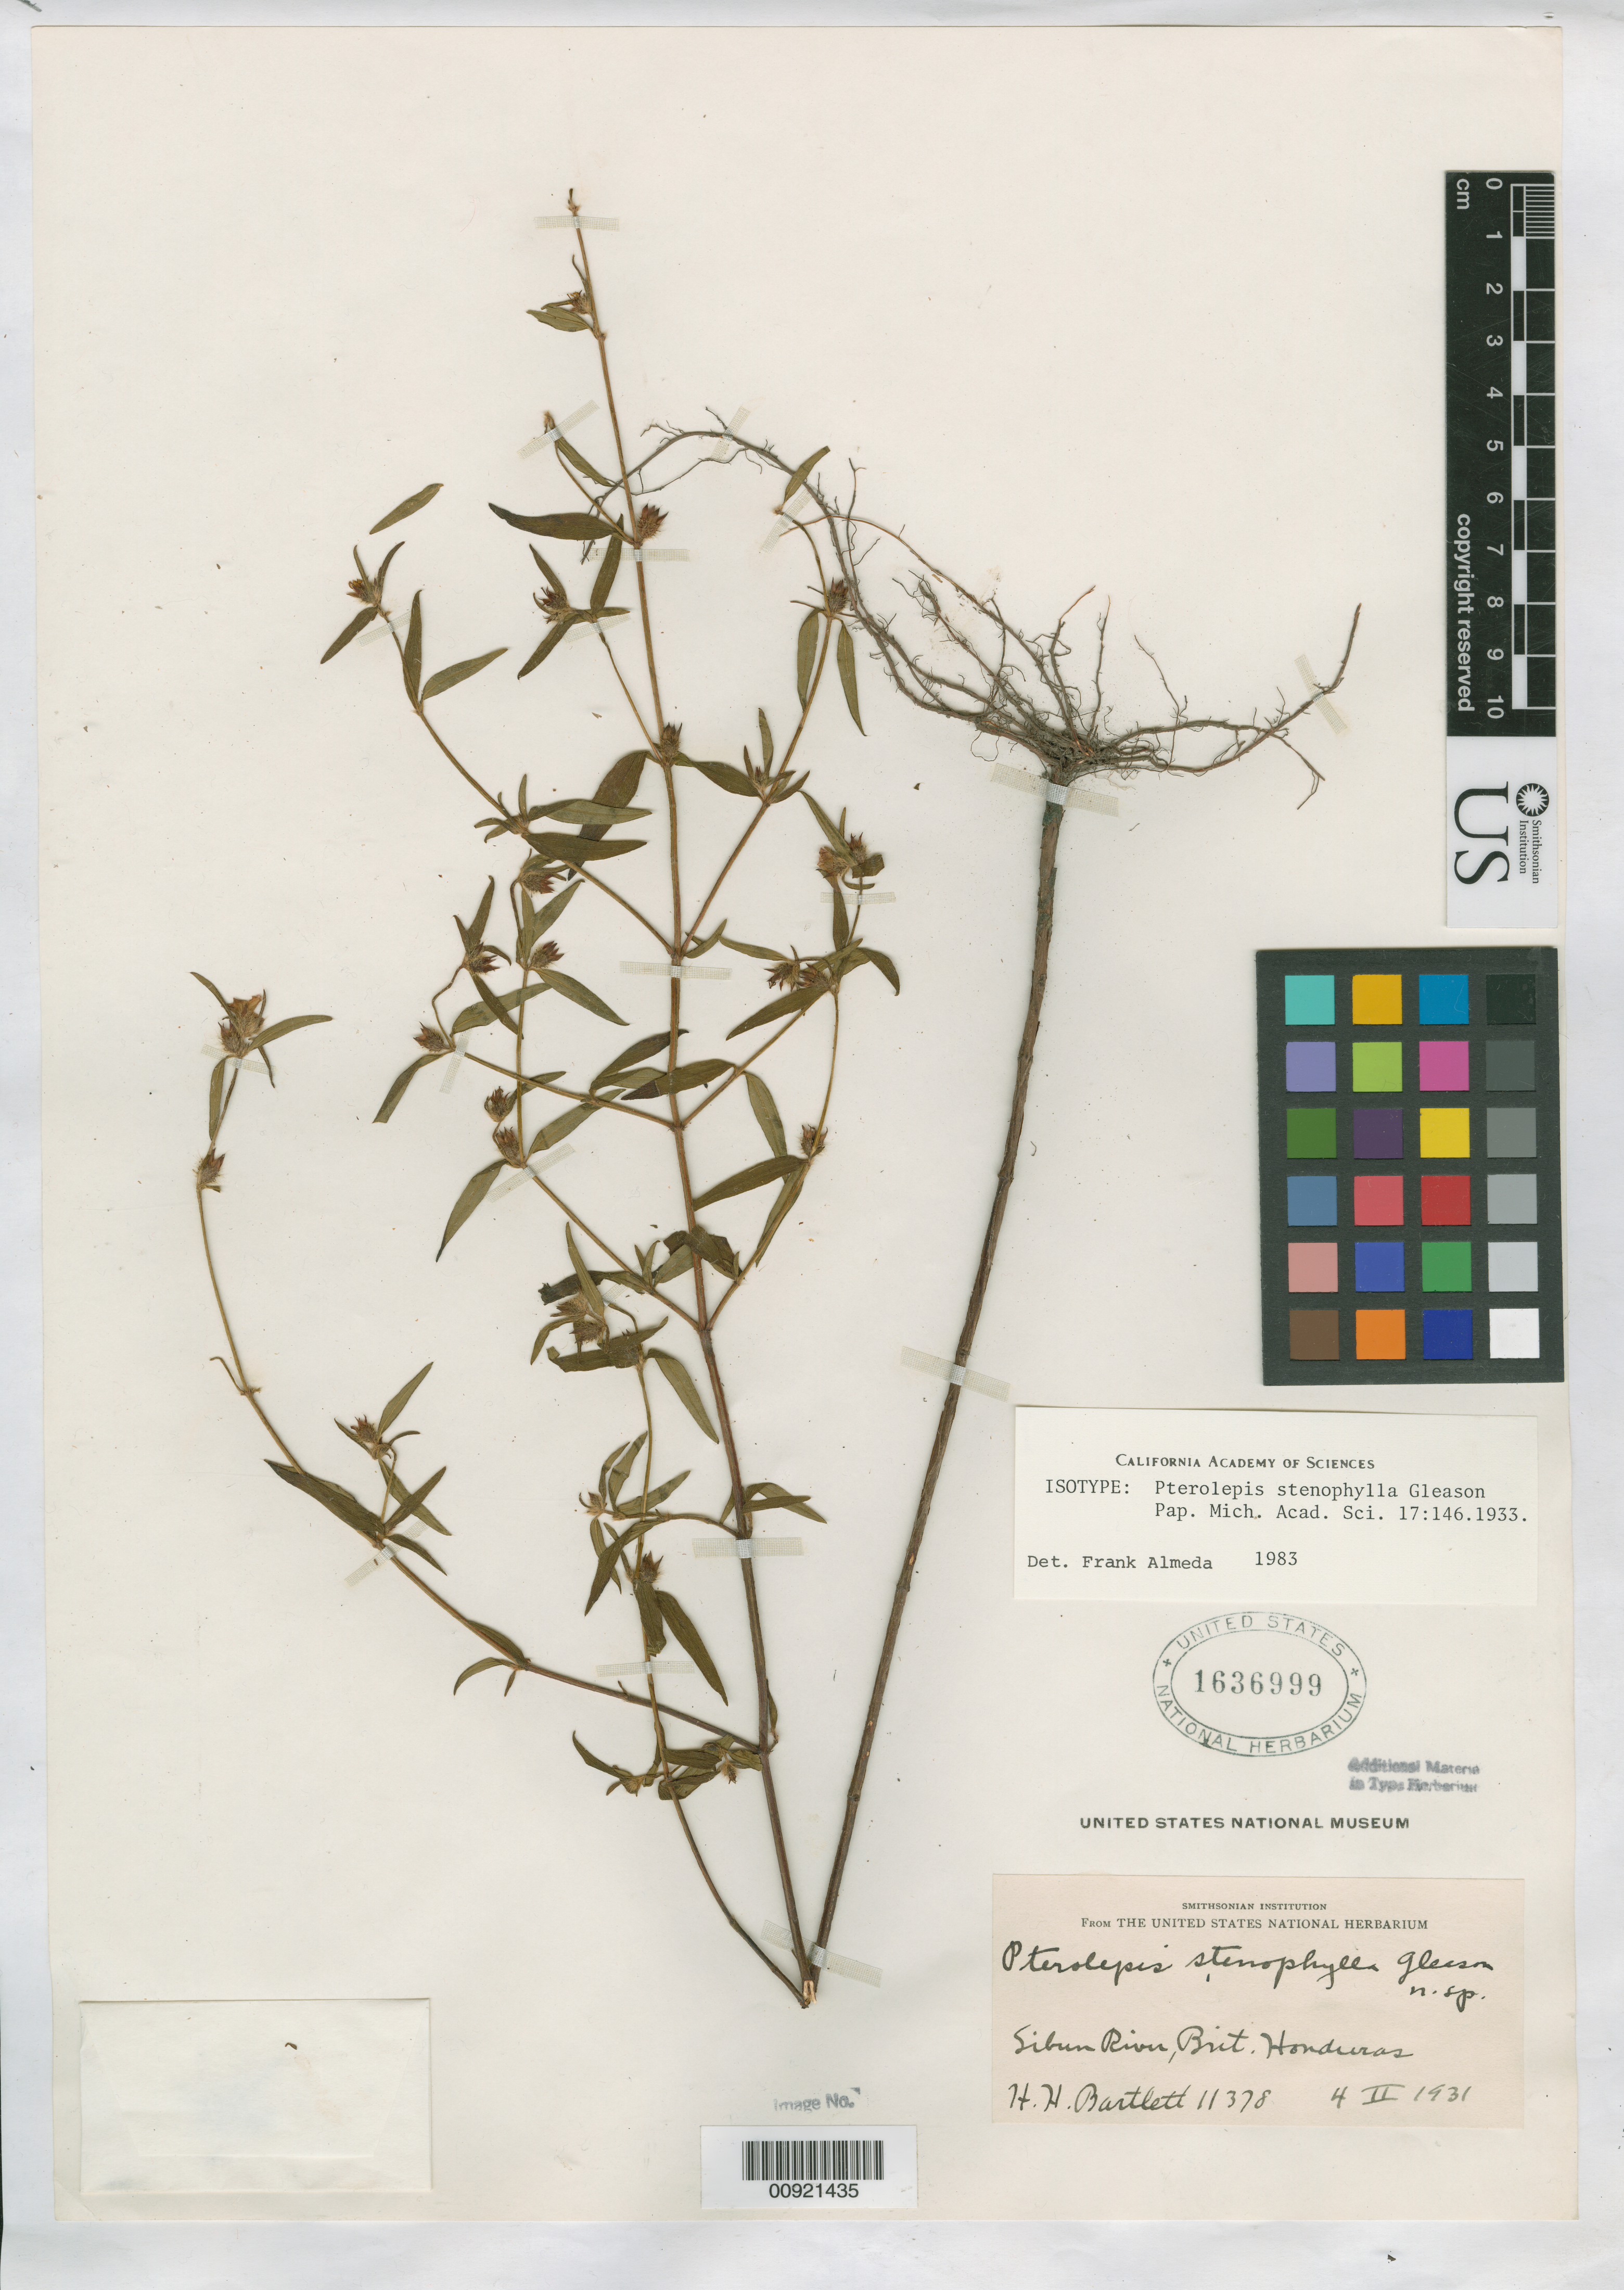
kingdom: Plantae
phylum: Tracheophyta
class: Magnoliopsida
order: Myrtales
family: Melastomataceae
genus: Pterolepis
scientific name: Pterolepis stenophylla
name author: Gleason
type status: Isotype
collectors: H. H. Bartlett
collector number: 11378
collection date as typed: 04 Feb 1931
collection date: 1931-02-04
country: Belize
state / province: Belize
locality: Butcher Burn, Sibun River.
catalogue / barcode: US 1636999